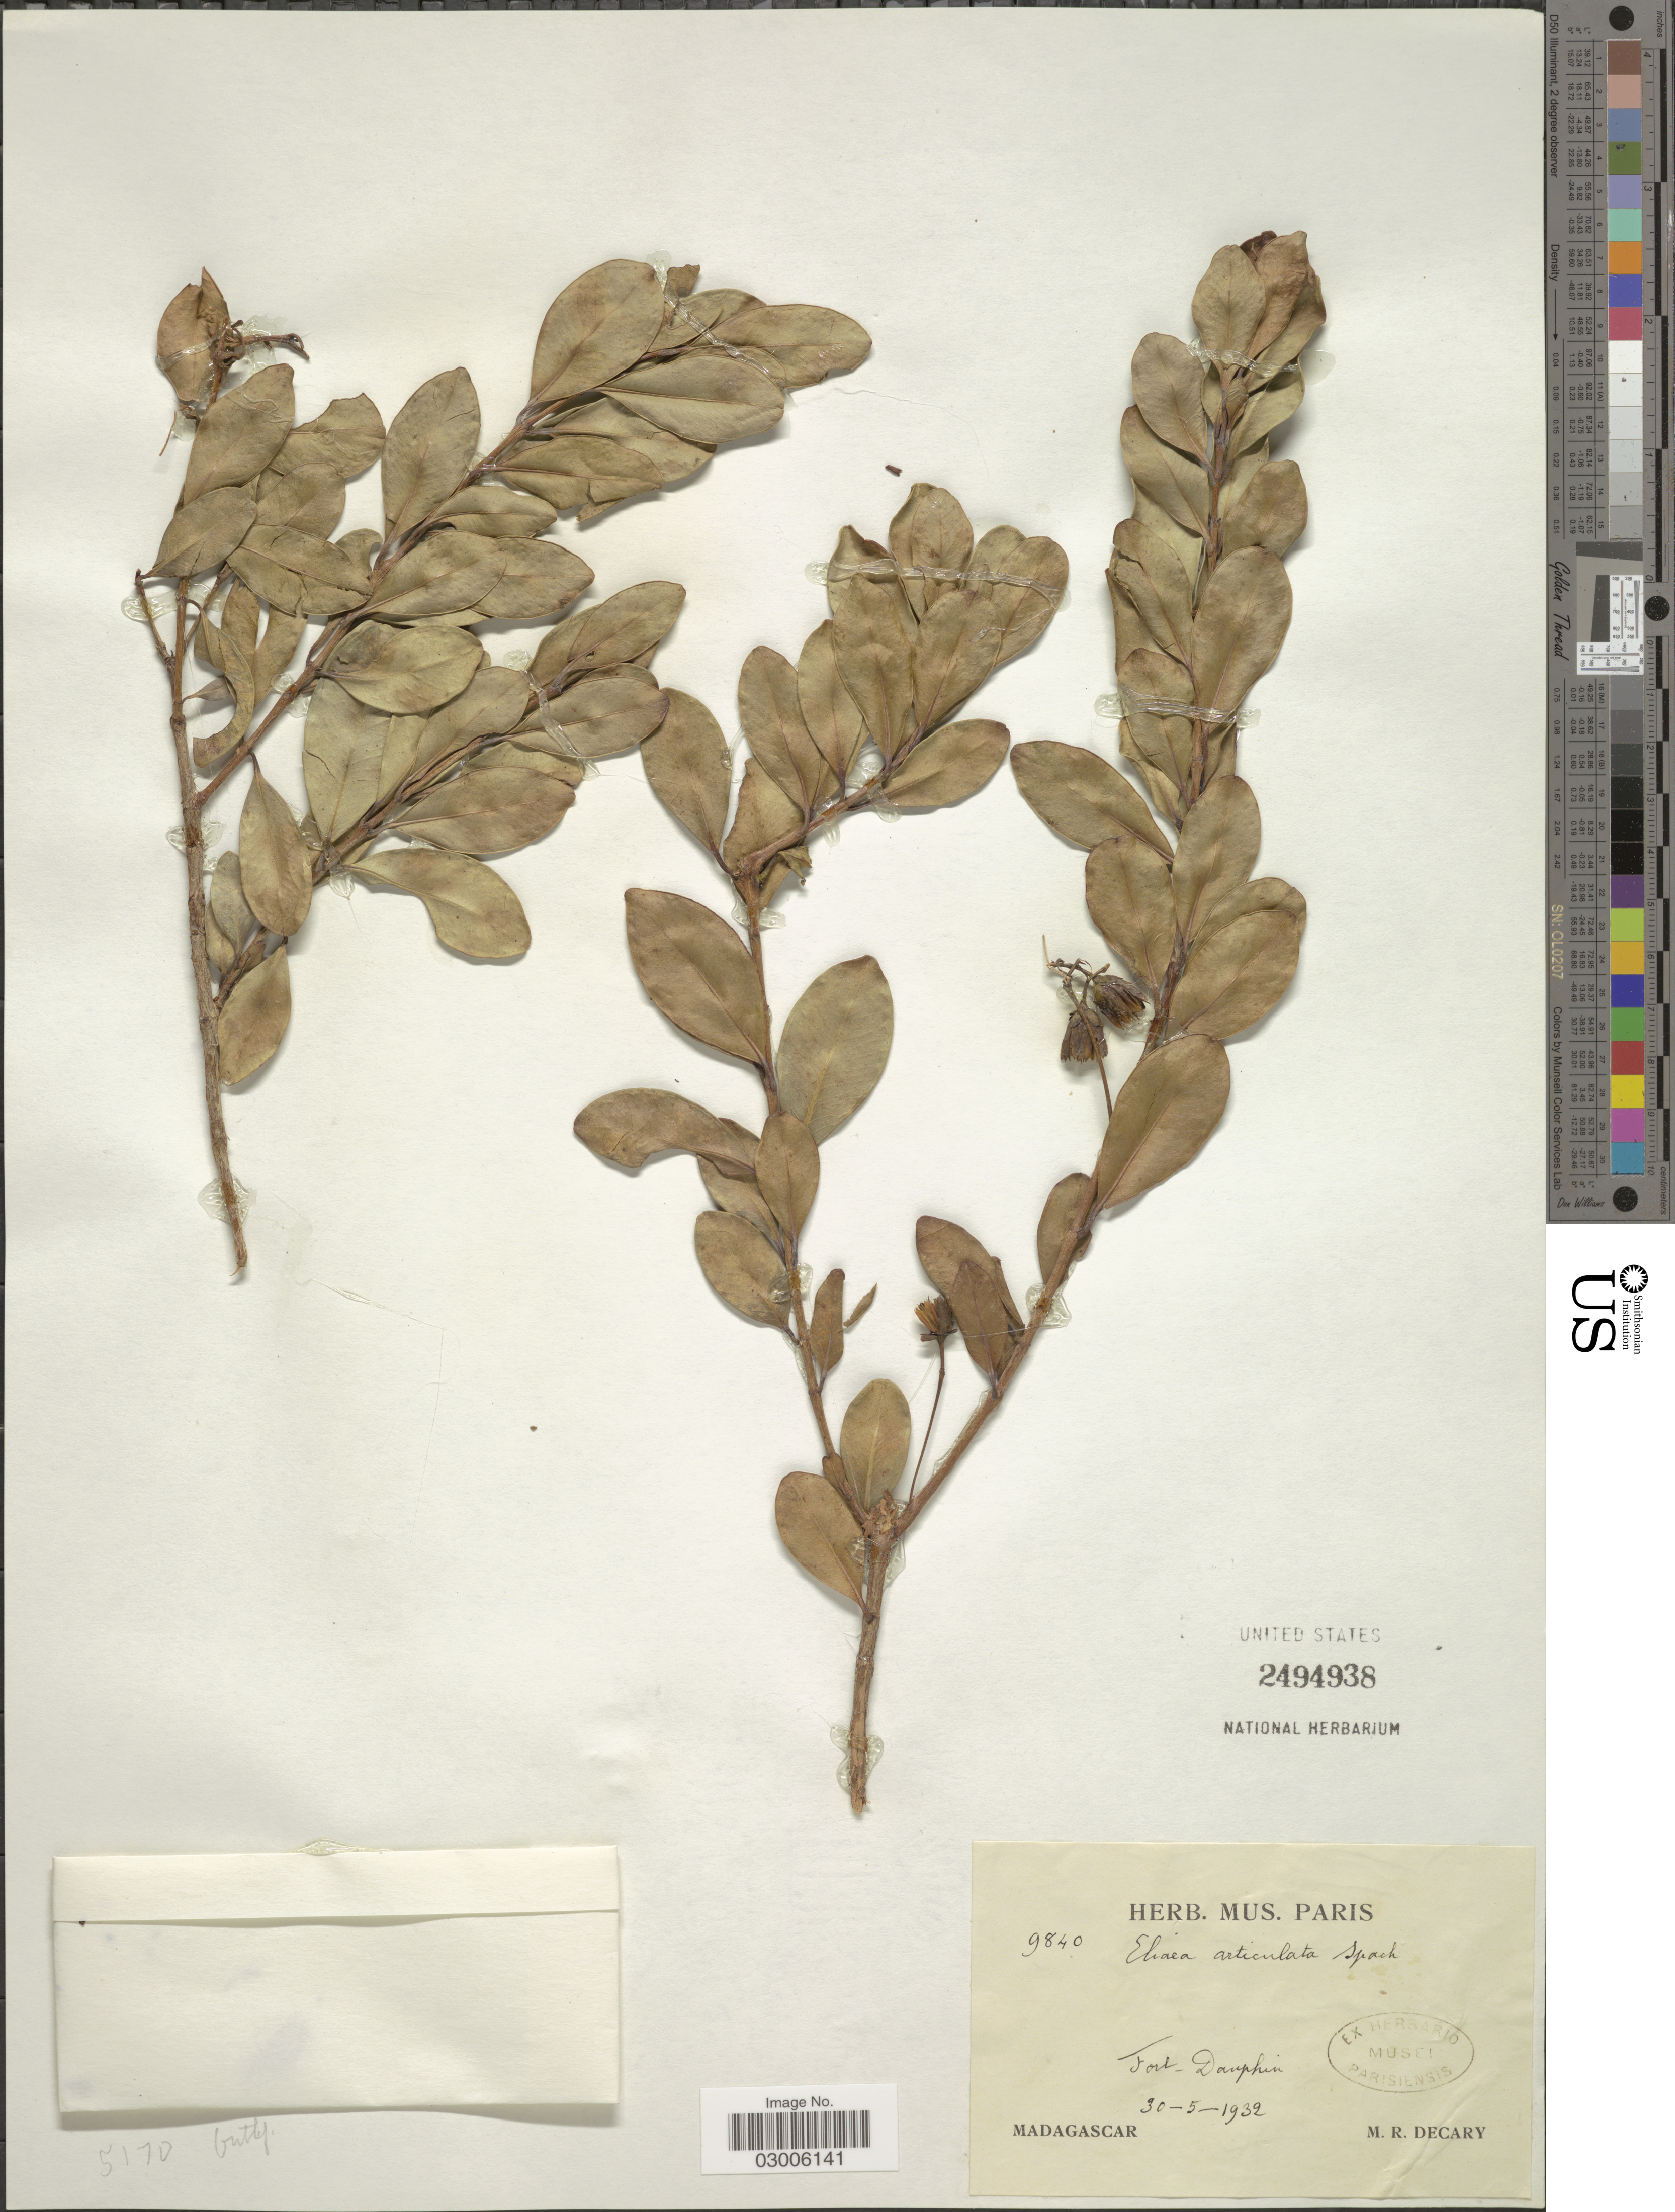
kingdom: Plantae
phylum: Tracheophyta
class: Magnoliopsida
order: Malpighiales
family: Hypericaceae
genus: Eliaea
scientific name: Eliaea articulata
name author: Cambess.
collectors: R. Decary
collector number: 9840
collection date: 1932-05-30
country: Madagascar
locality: Fort-Dauphin.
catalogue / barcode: US 2494938